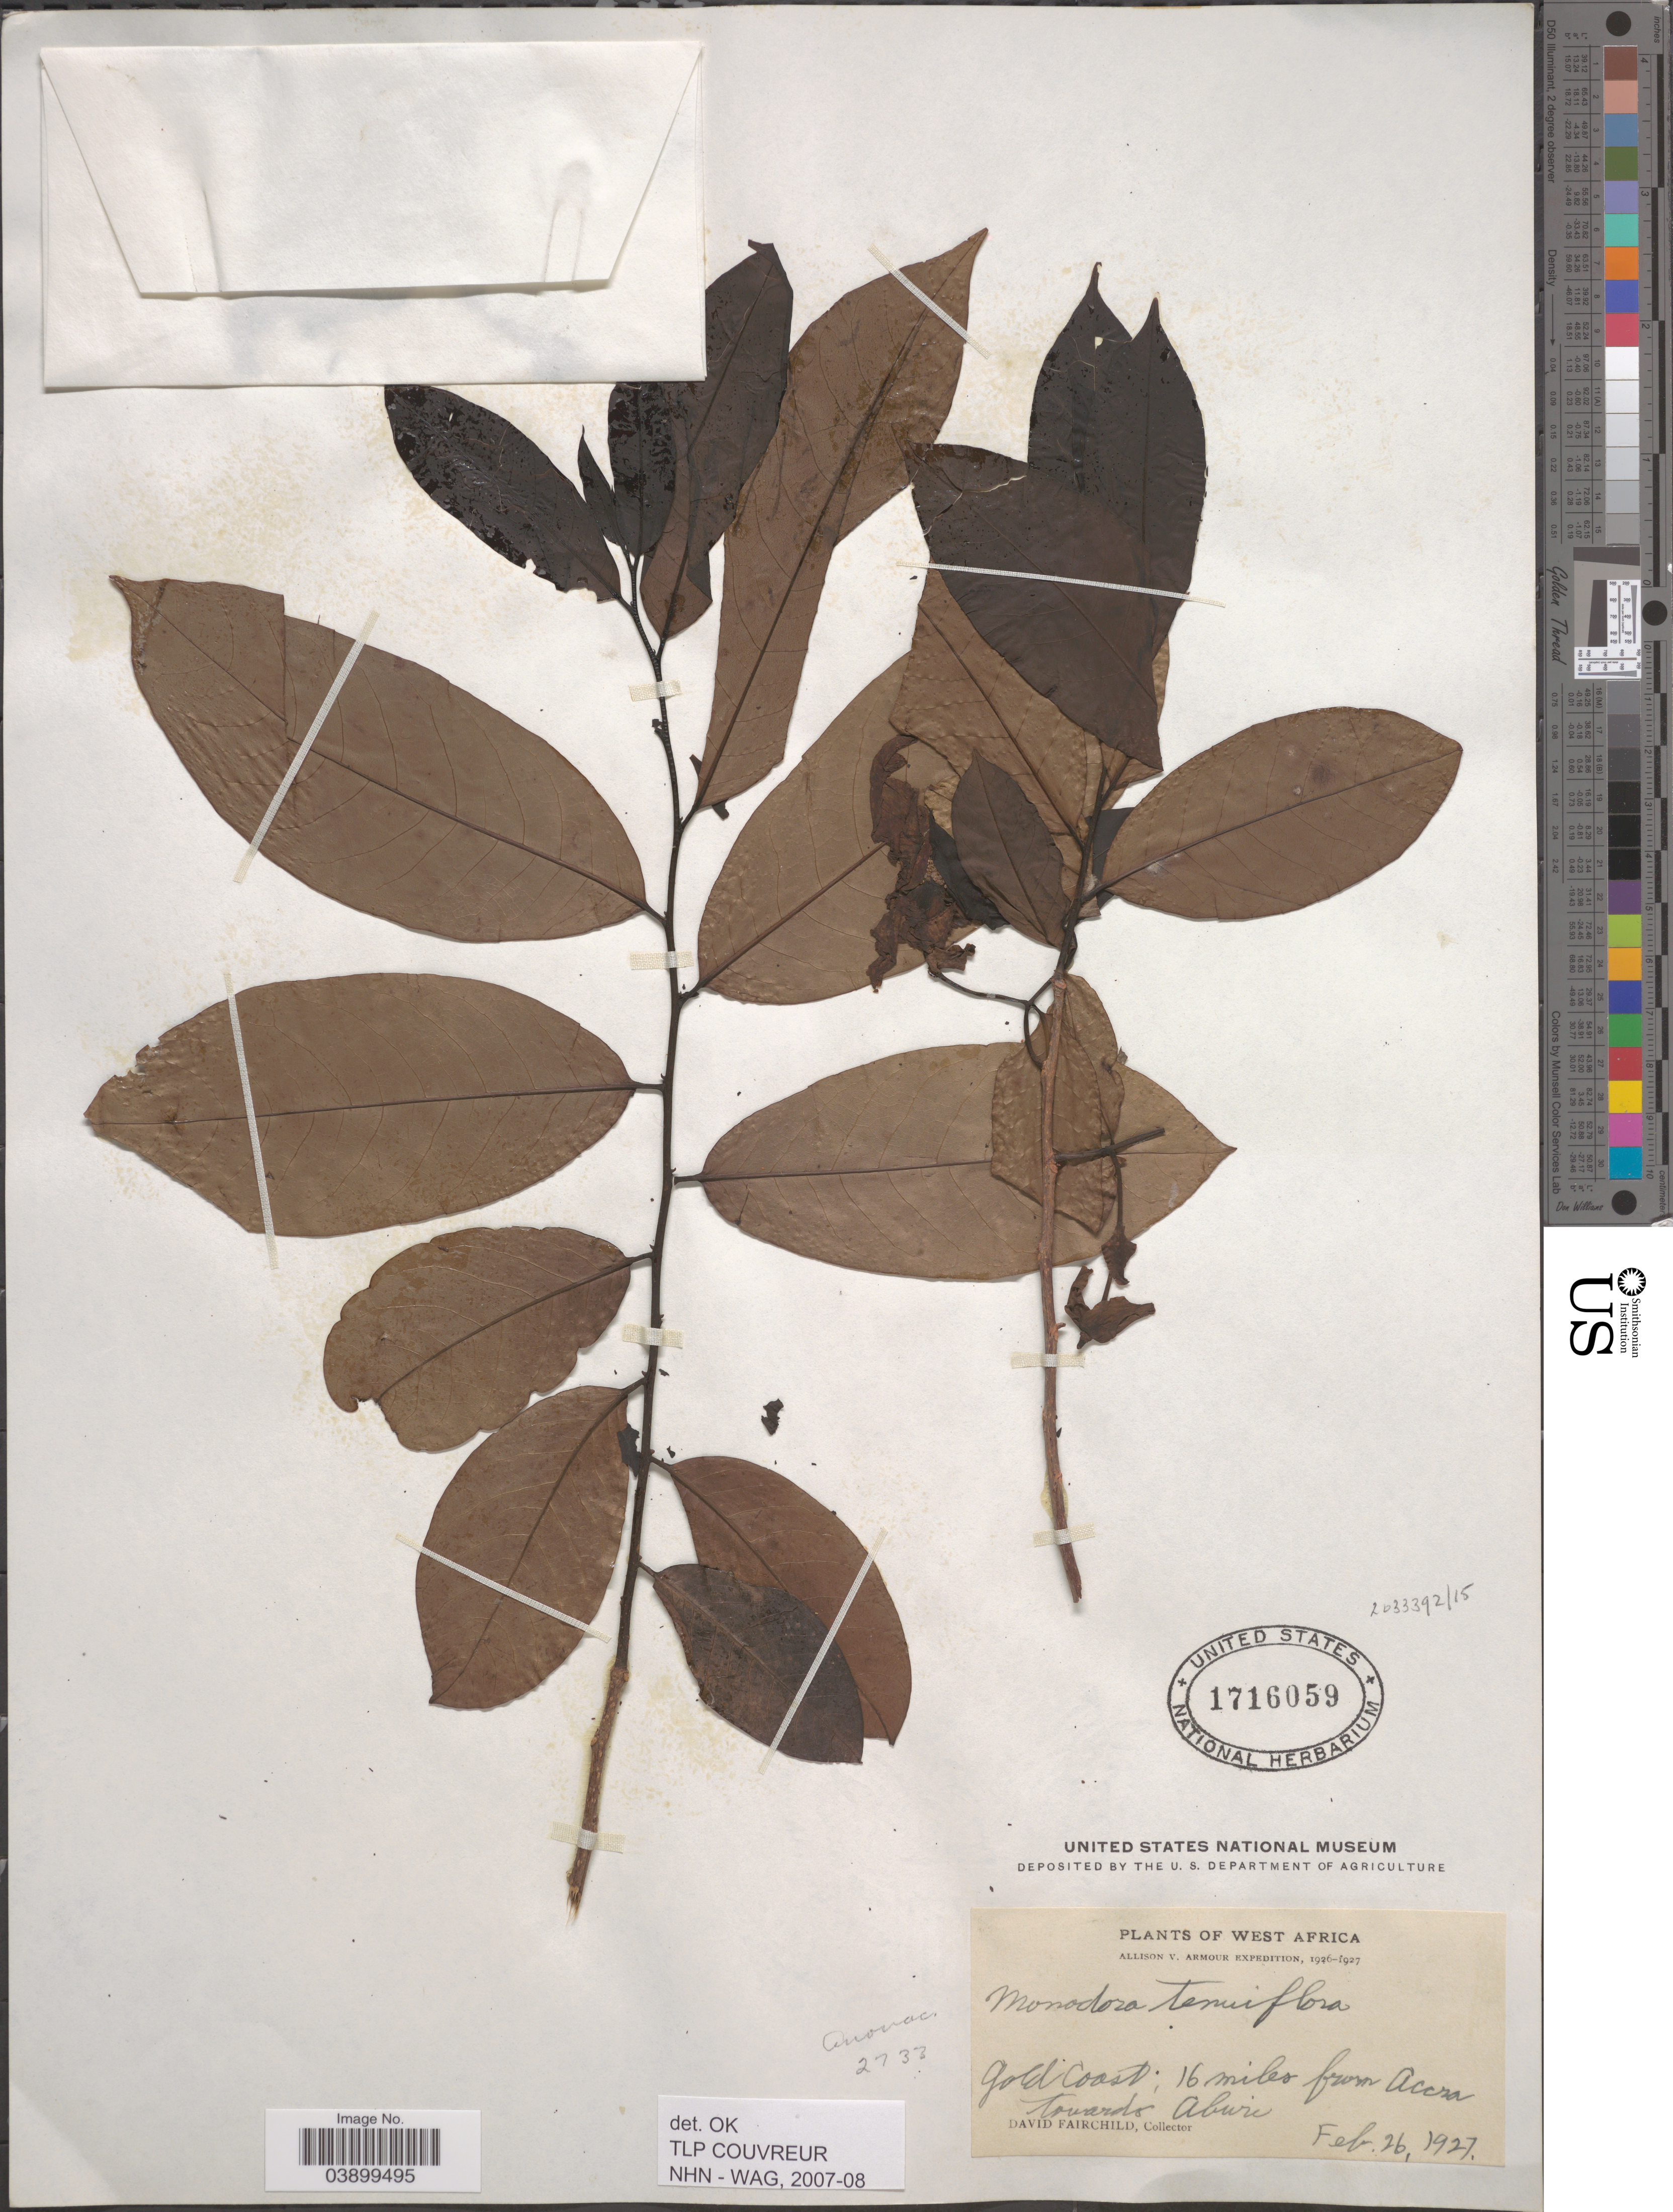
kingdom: Plantae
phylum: Tracheophyta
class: Magnoliopsida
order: Magnoliales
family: Annonaceae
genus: Monodora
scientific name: Monodora tenuifolia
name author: Benth.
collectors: D. Fairchild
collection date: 1927-02-26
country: Ghana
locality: West Africa. Gold Coast: 16 miles from Accra towards Aburi.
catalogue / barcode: US 1716059